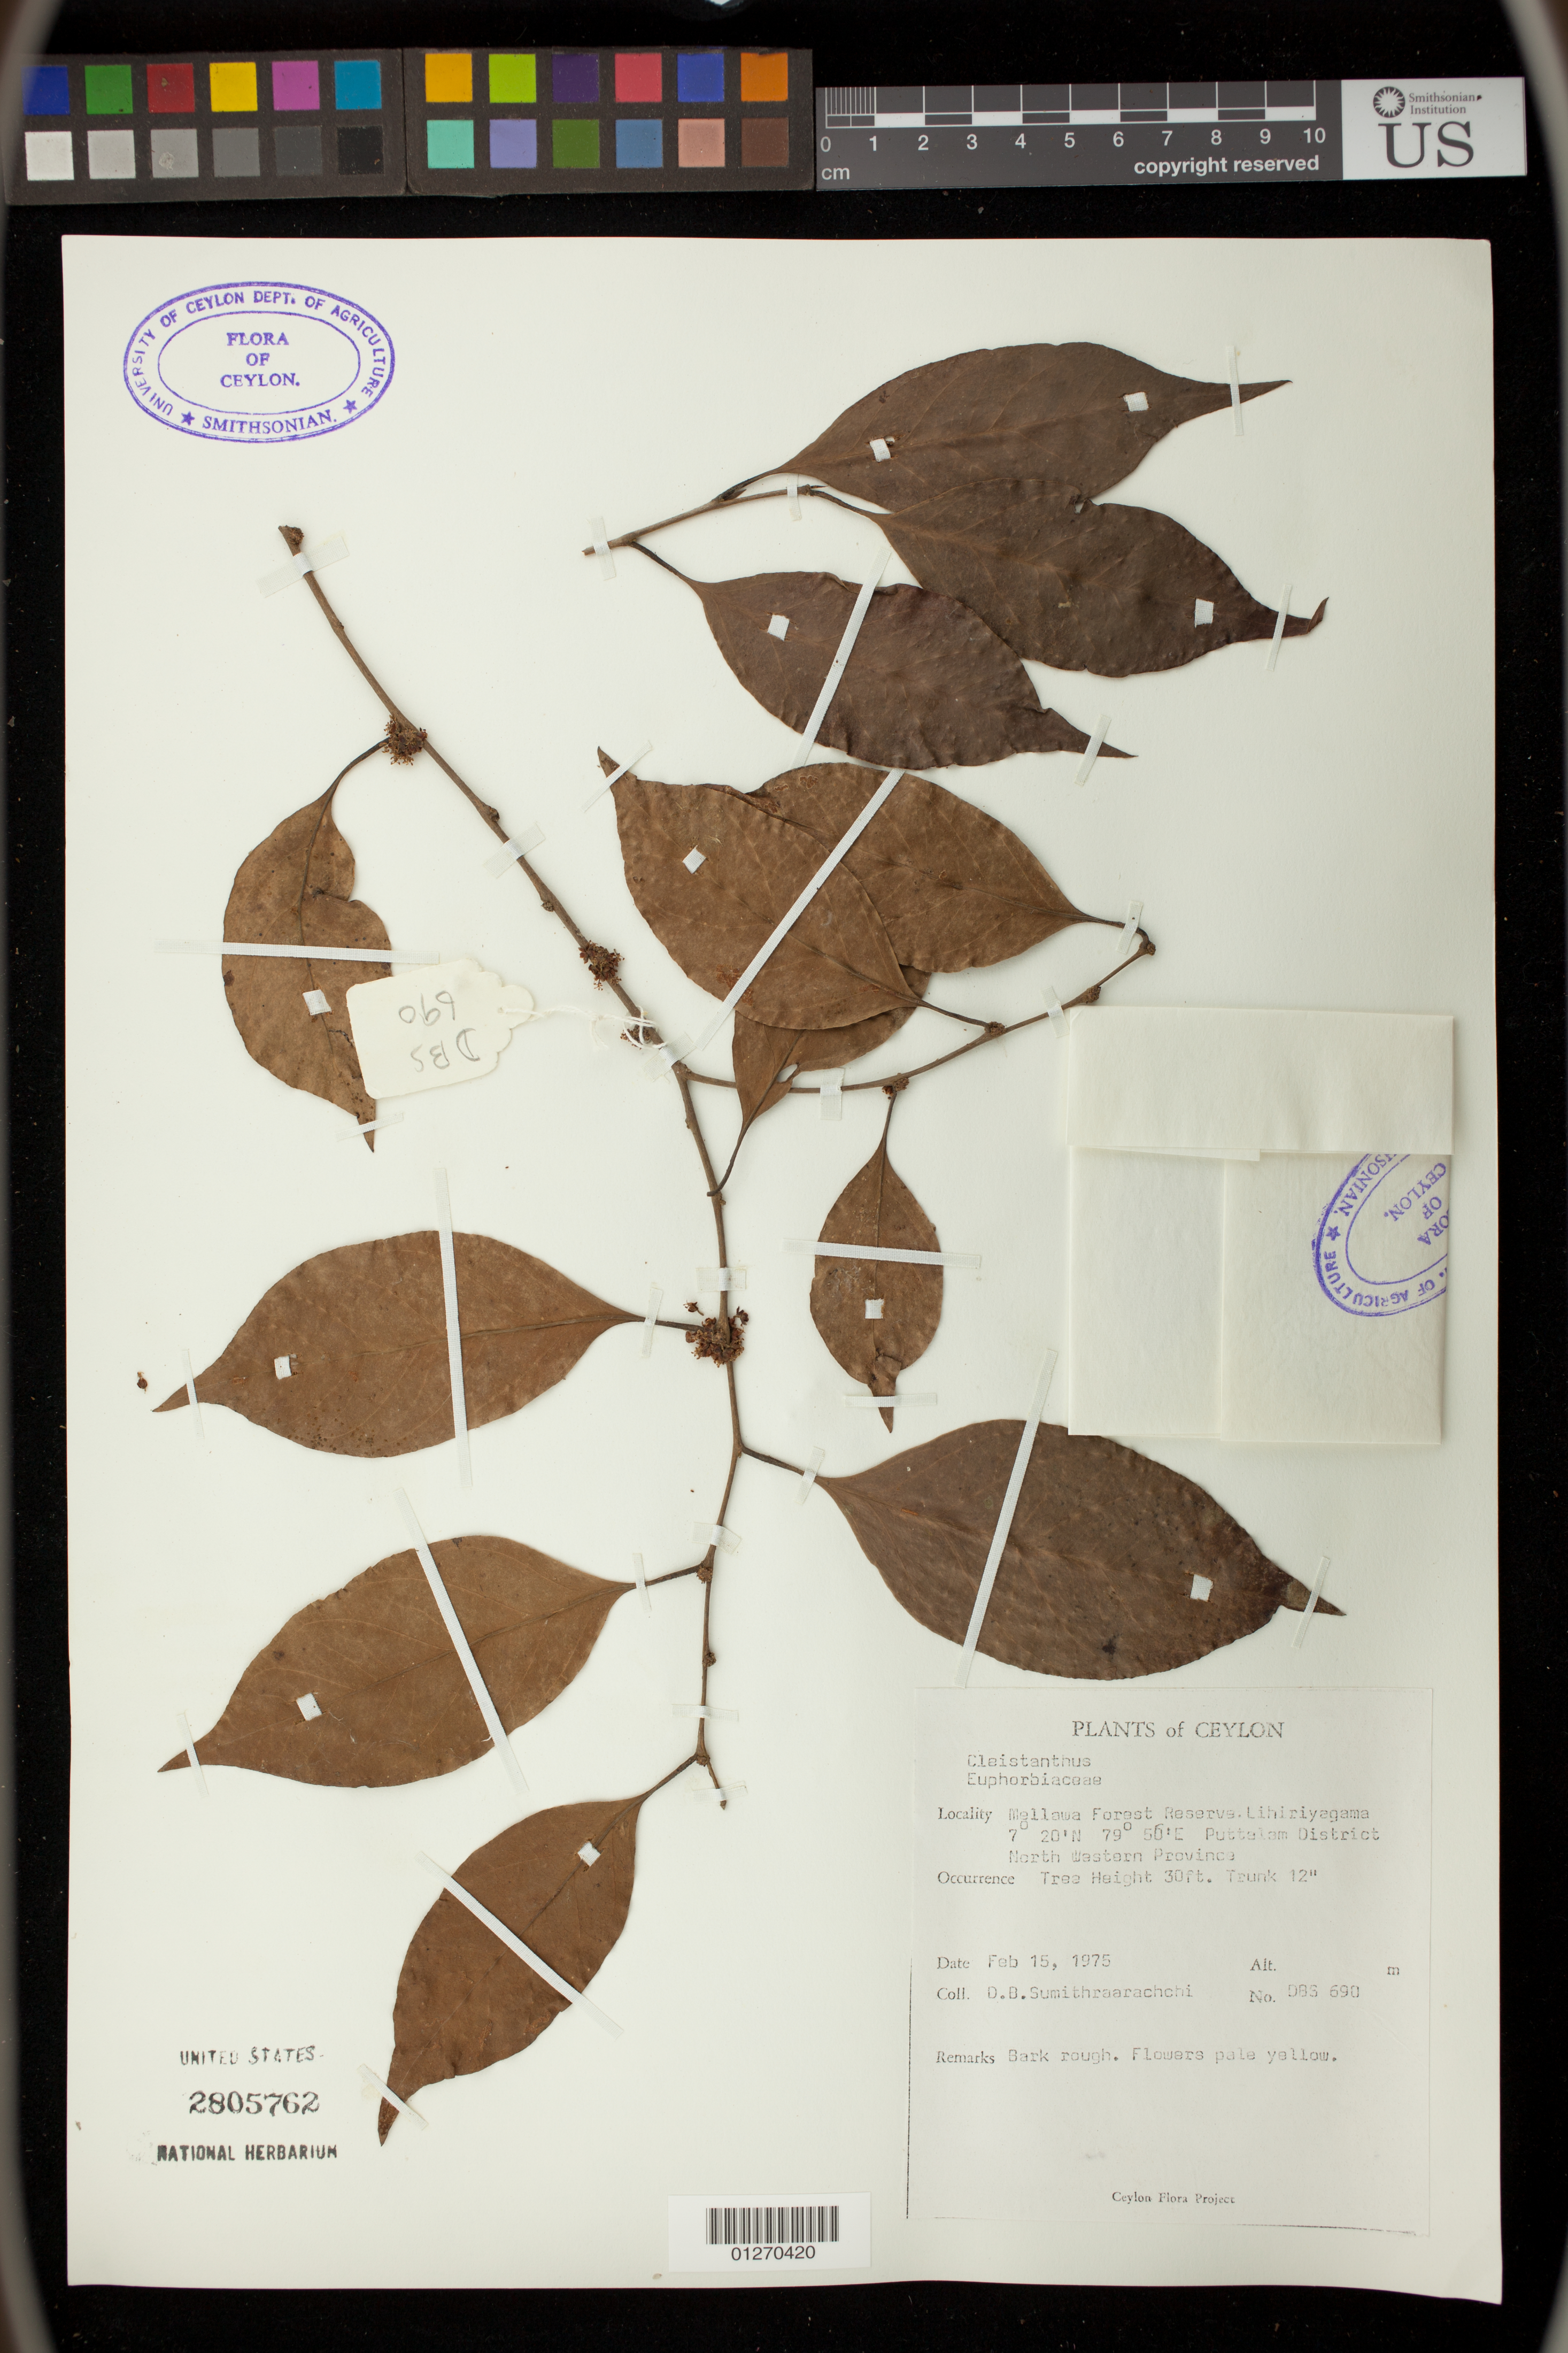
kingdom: Plantae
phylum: Tracheophyta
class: Magnoliopsida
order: Malpighiales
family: Phyllanthaceae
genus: Cleistanthus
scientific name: Cleistanthus sp.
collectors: D. B. Sumithraarachchi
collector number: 690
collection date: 1975-02-15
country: Sri Lanka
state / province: North Western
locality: Mellawa Forest Reserve. Lihiriyagama,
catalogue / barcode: US 2805762